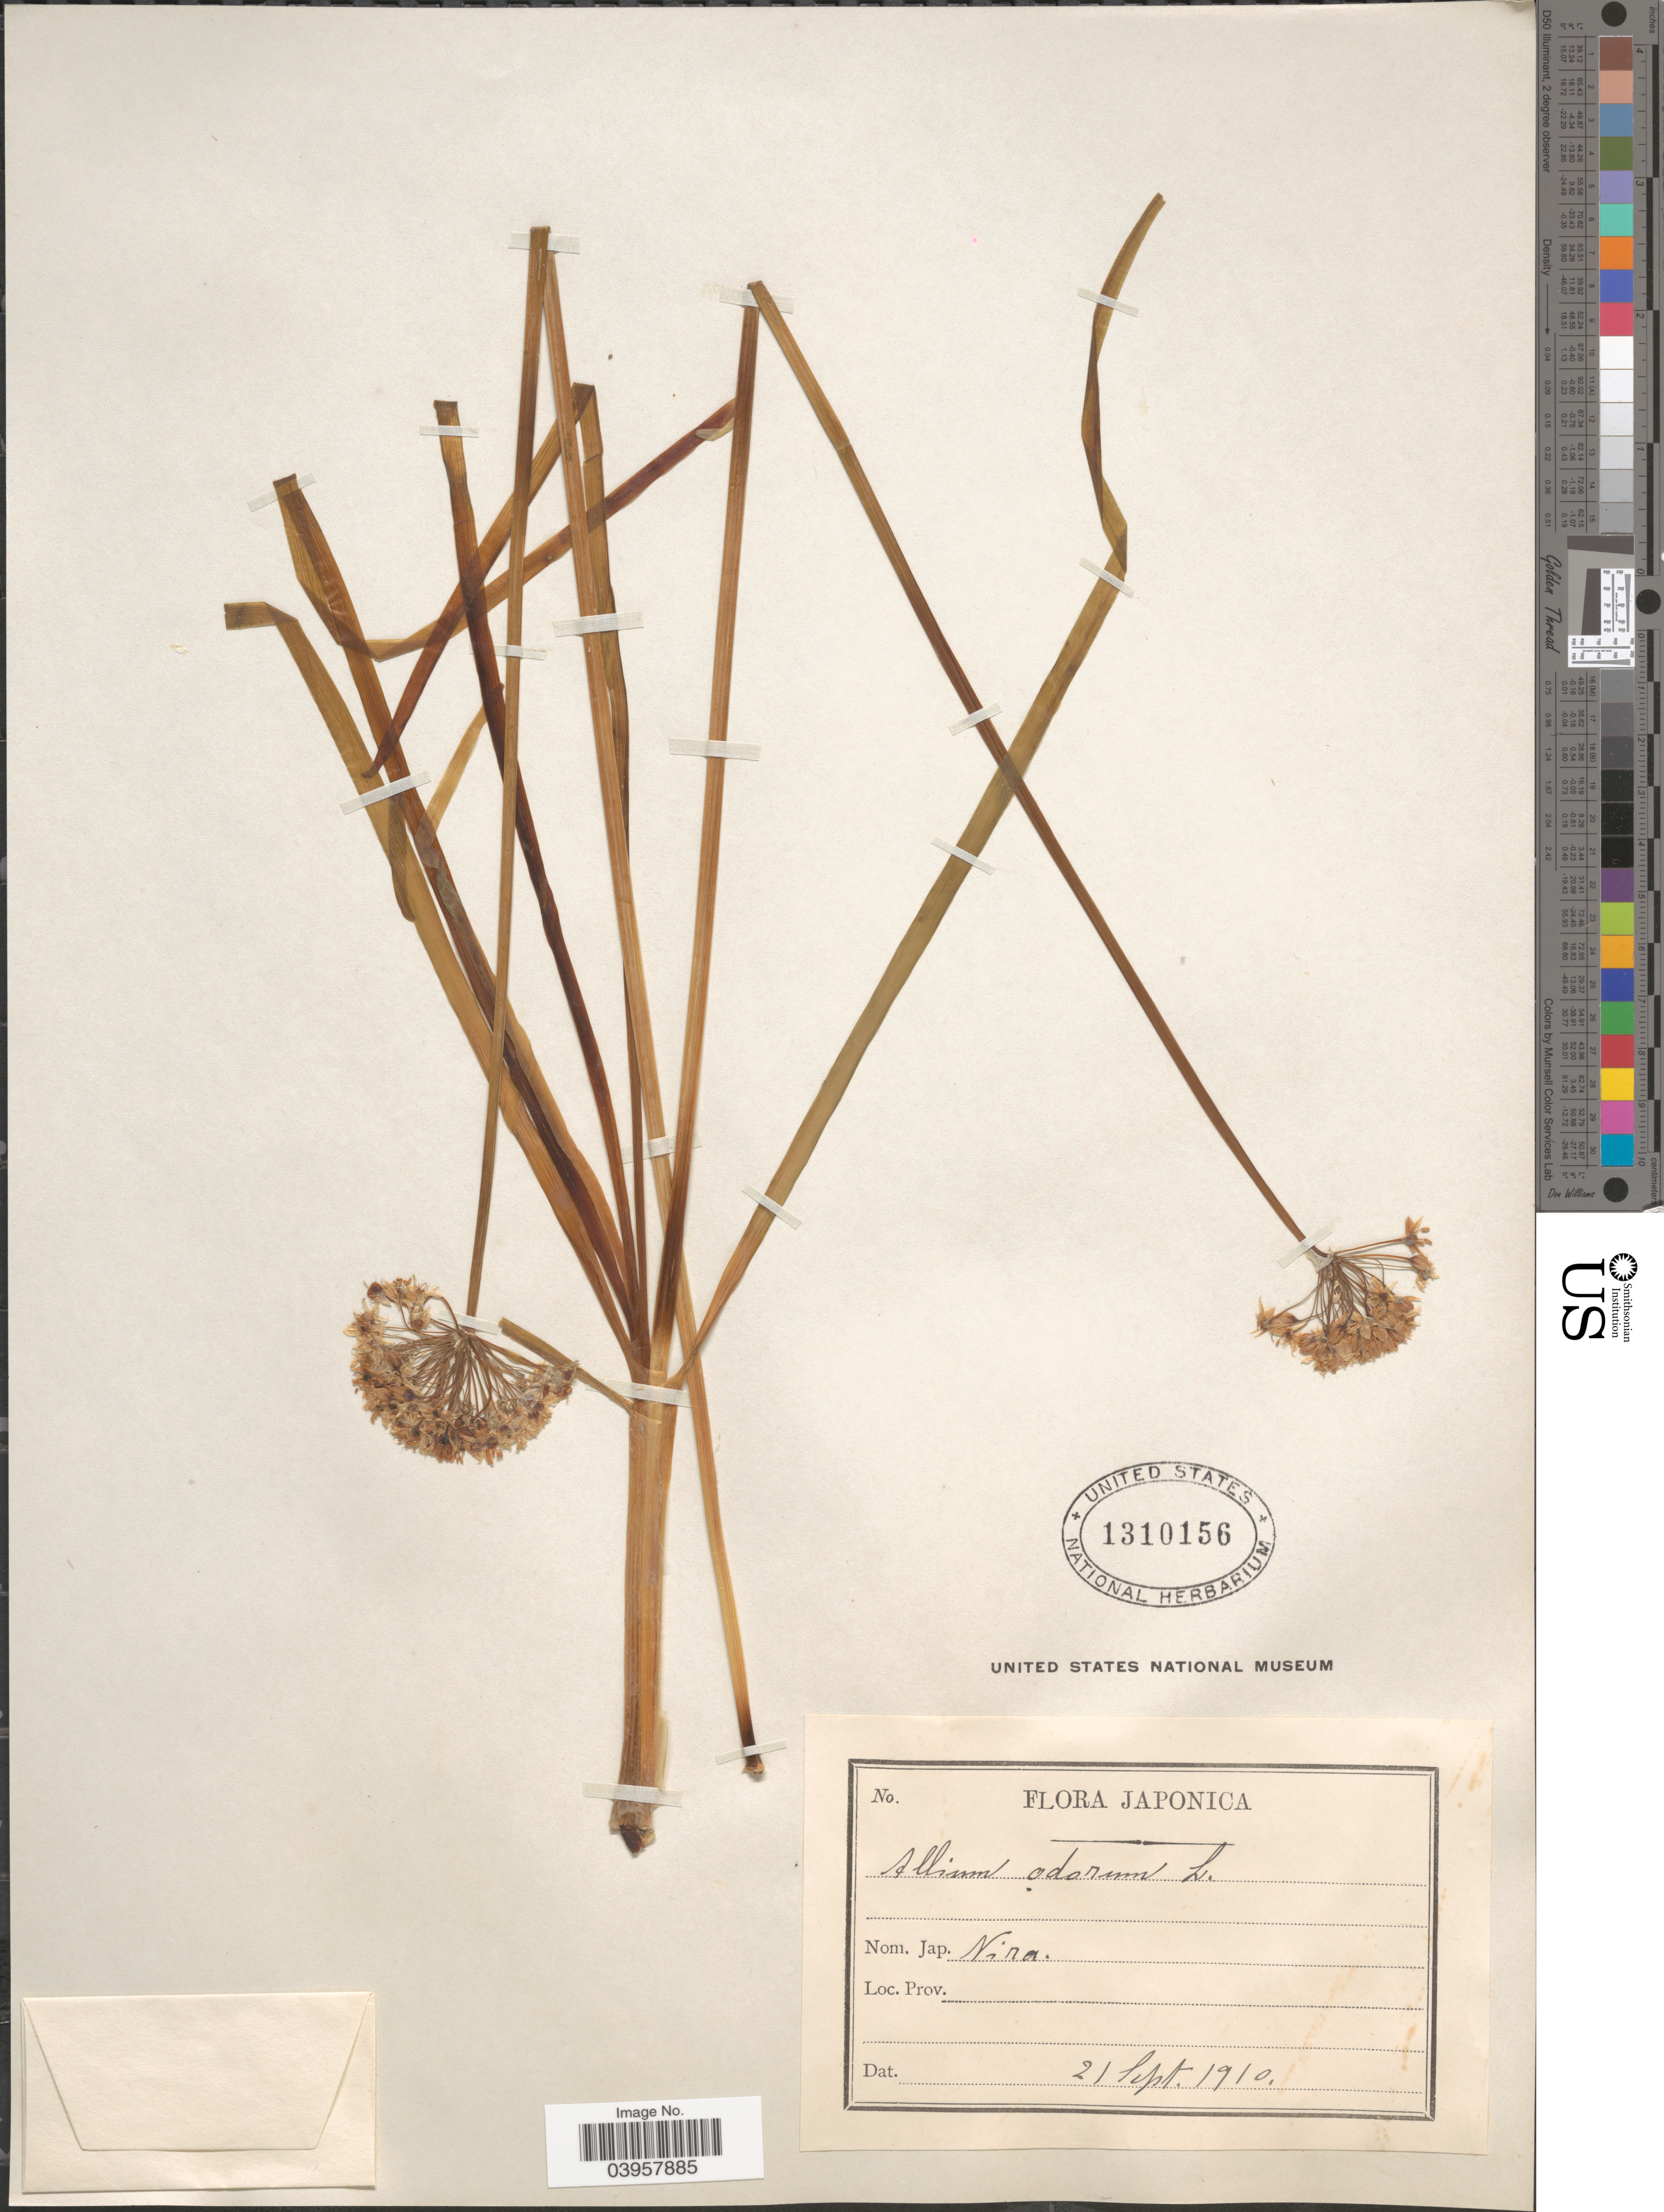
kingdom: Plantae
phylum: Tracheophyta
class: Liliopsida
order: Asparagales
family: Amaryllidaceae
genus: Allium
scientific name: Allium ramosum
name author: L.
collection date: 1910-09-21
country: Japan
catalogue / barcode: US 1310156